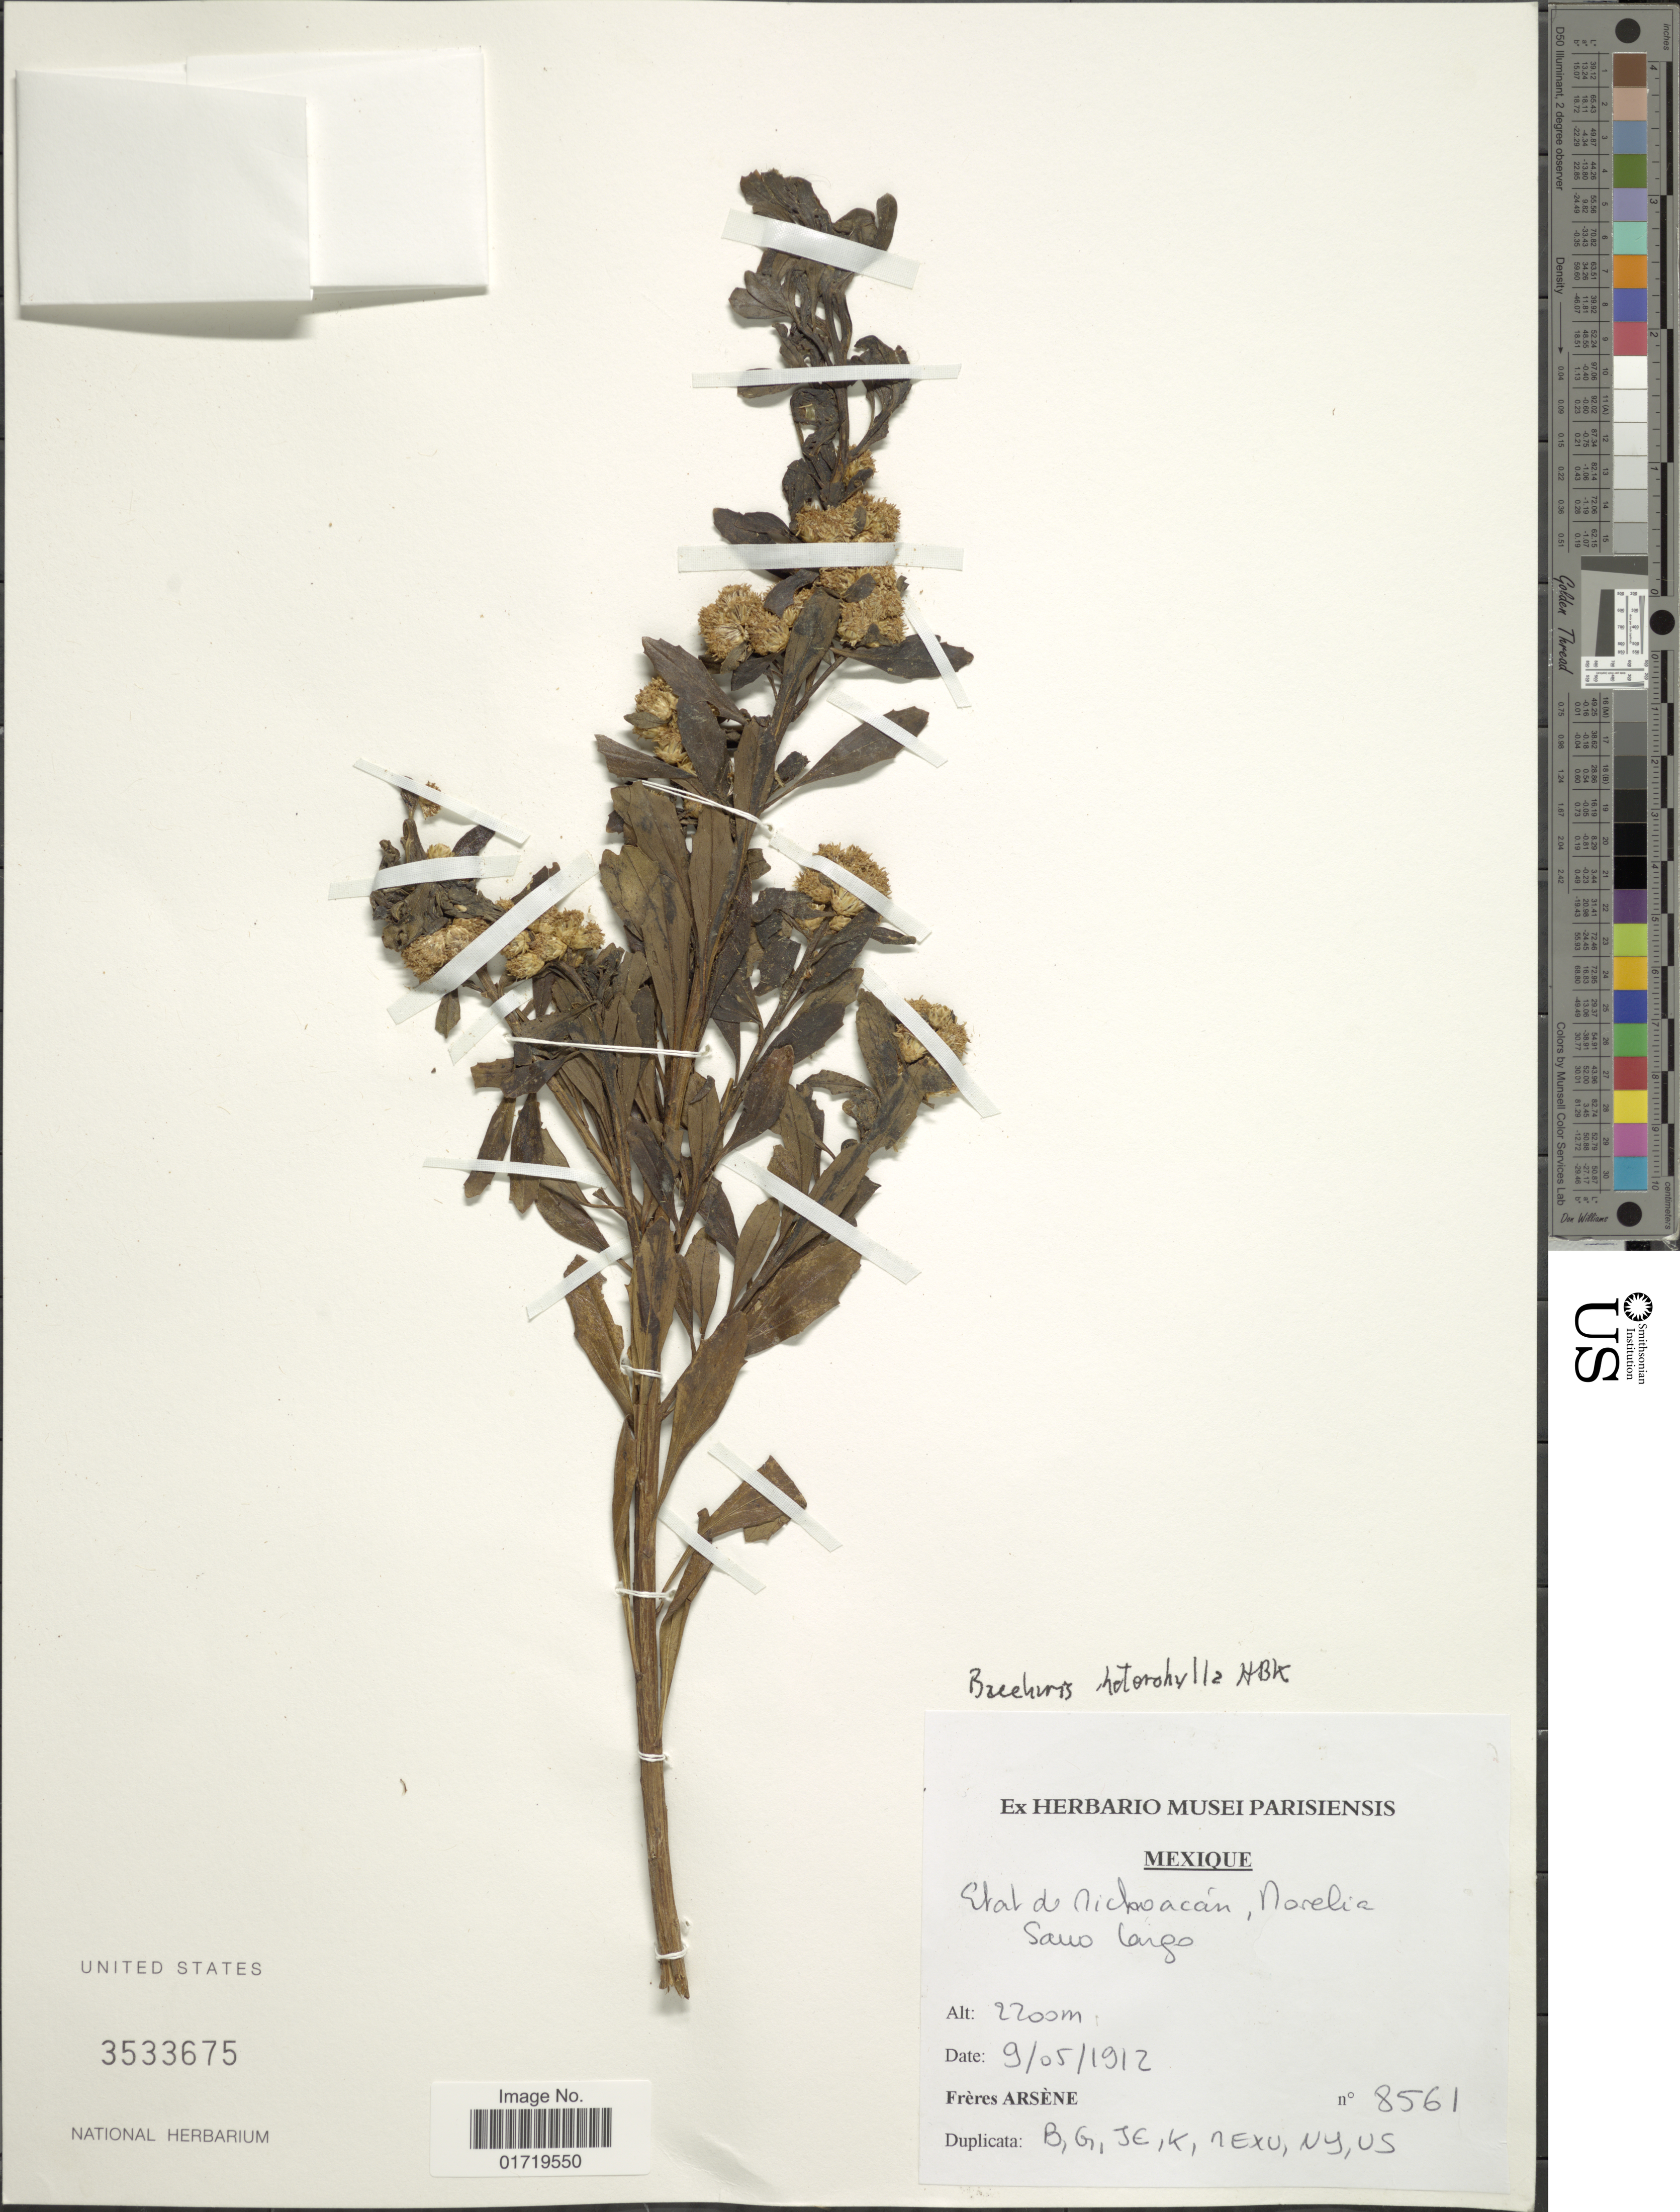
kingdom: Plantae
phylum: Tracheophyta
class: Magnoliopsida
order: Asterales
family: Asteraceae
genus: Baccharis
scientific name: Baccharis heterophylla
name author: Kunth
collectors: Bro. G. Arsène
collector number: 8561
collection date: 1912-05-09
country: Mexico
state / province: Michoacán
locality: Norelia Sano Largo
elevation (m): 2200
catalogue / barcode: US 3533675